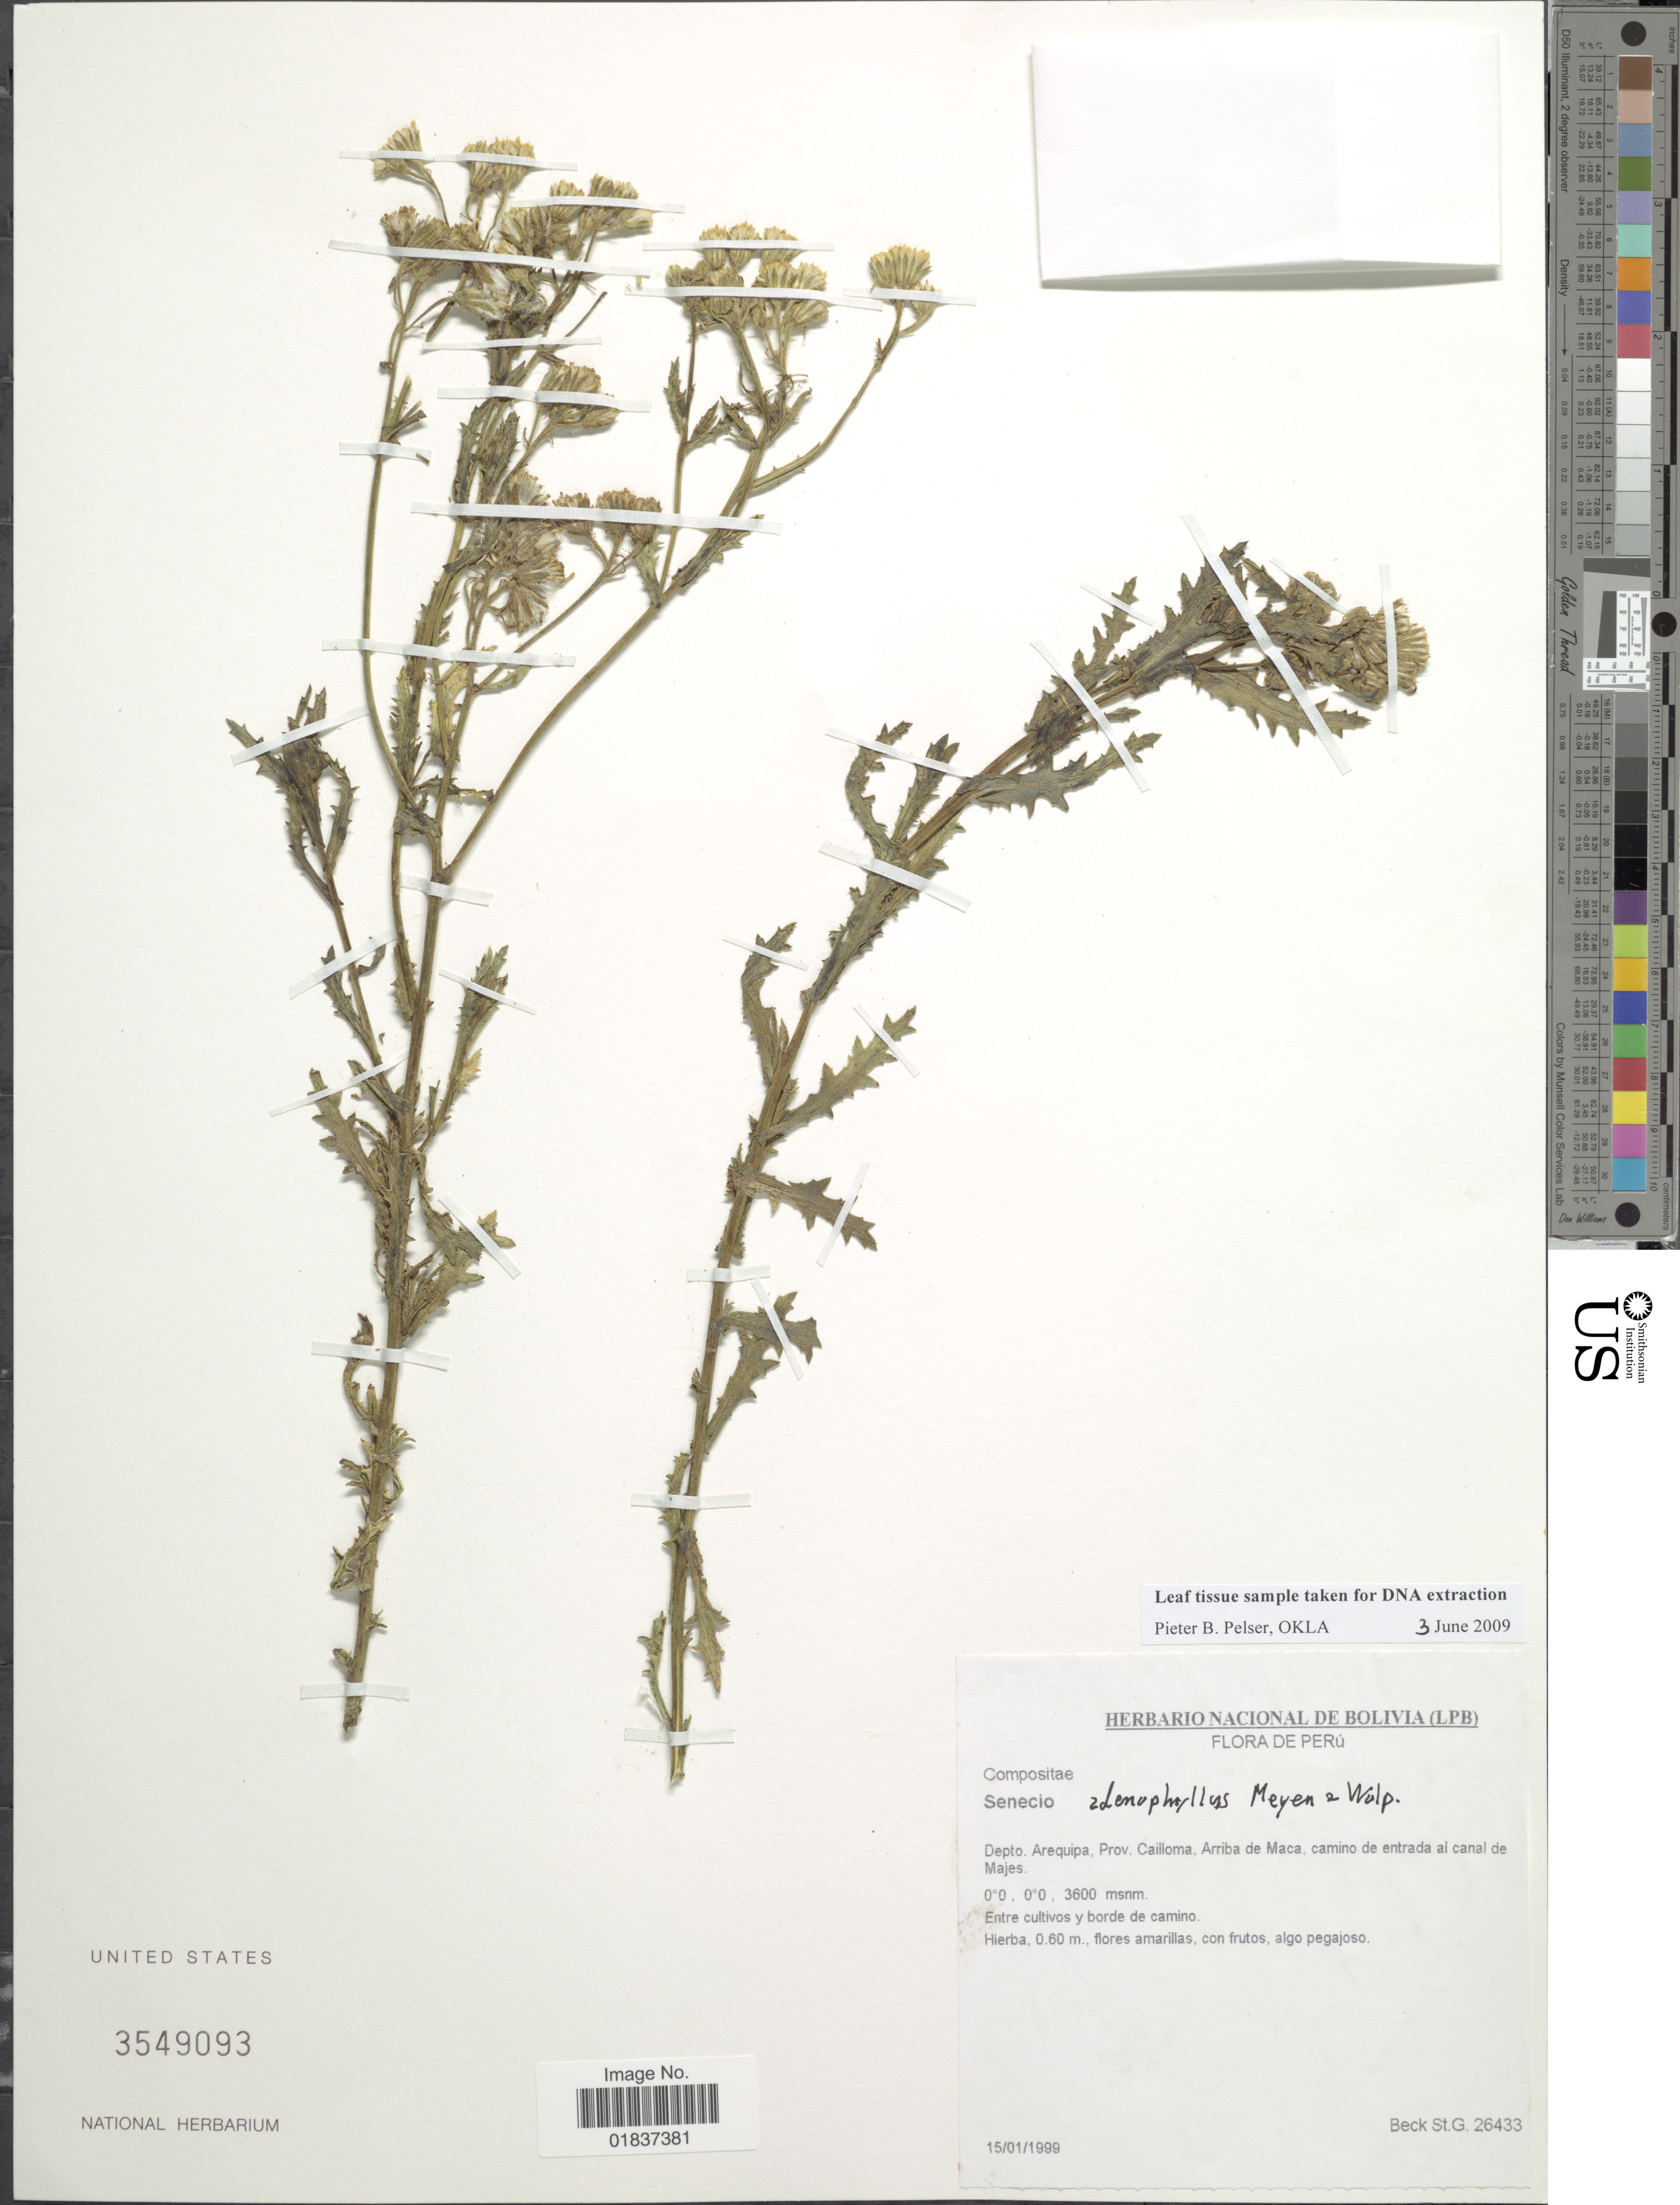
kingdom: Plantae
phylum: Tracheophyta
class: Magnoliopsida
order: Asterales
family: Asteraceae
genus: Senecio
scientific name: Senecio adenophyllus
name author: Meyen & Walp.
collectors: S. G. Beck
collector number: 26433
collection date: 1999-01-15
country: Peru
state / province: Arequipa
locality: Depto. Arequipa, Prov. Cilloma, Arriba de Maca, camino de entrada al canal de Majes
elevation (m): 3600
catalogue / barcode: US 3549093